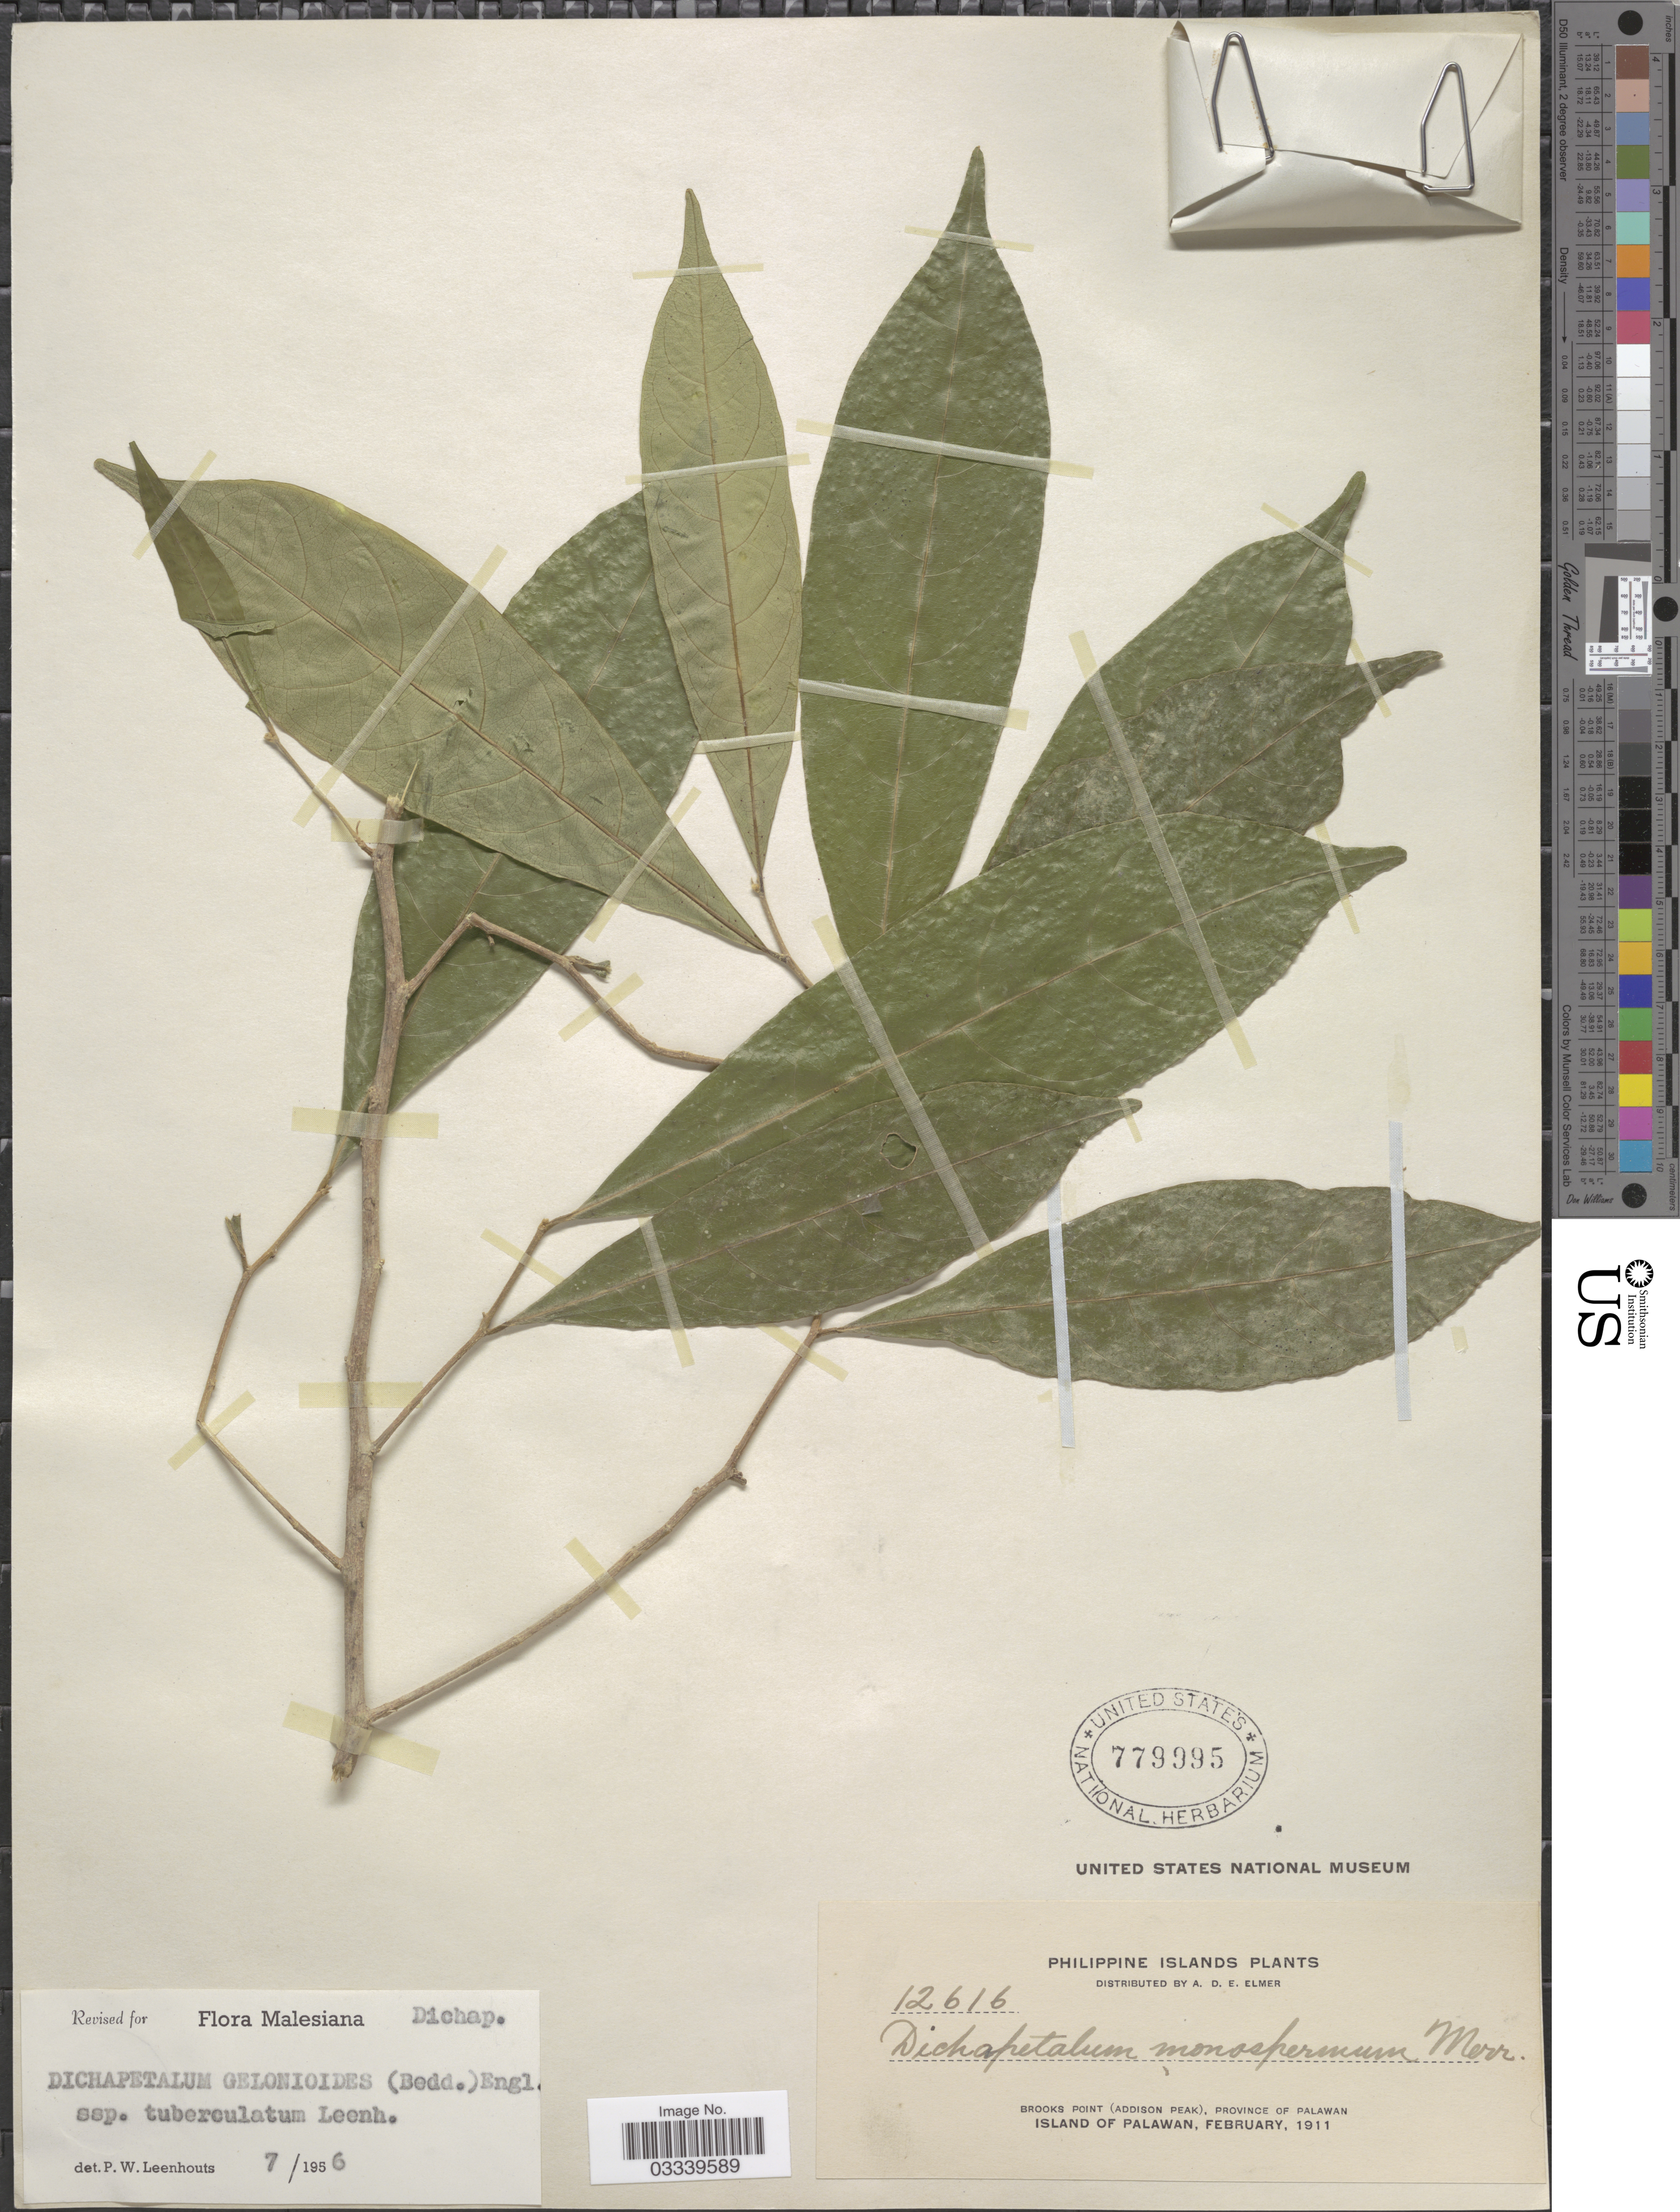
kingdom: Plantae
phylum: Tracheophyta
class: Magnoliopsida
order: Malpighiales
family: Dichapetalaceae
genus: Dichapetalum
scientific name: Dichapetalum gelonioides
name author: (Roxb.) Engl.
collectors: A. D. E. Elmer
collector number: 12616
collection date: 1911-02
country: Philippines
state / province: Mimaropa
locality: Philippine Islands. Brooks Point (Addison Peak), province of Palawan. Island of Palawan.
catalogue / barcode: US 779995